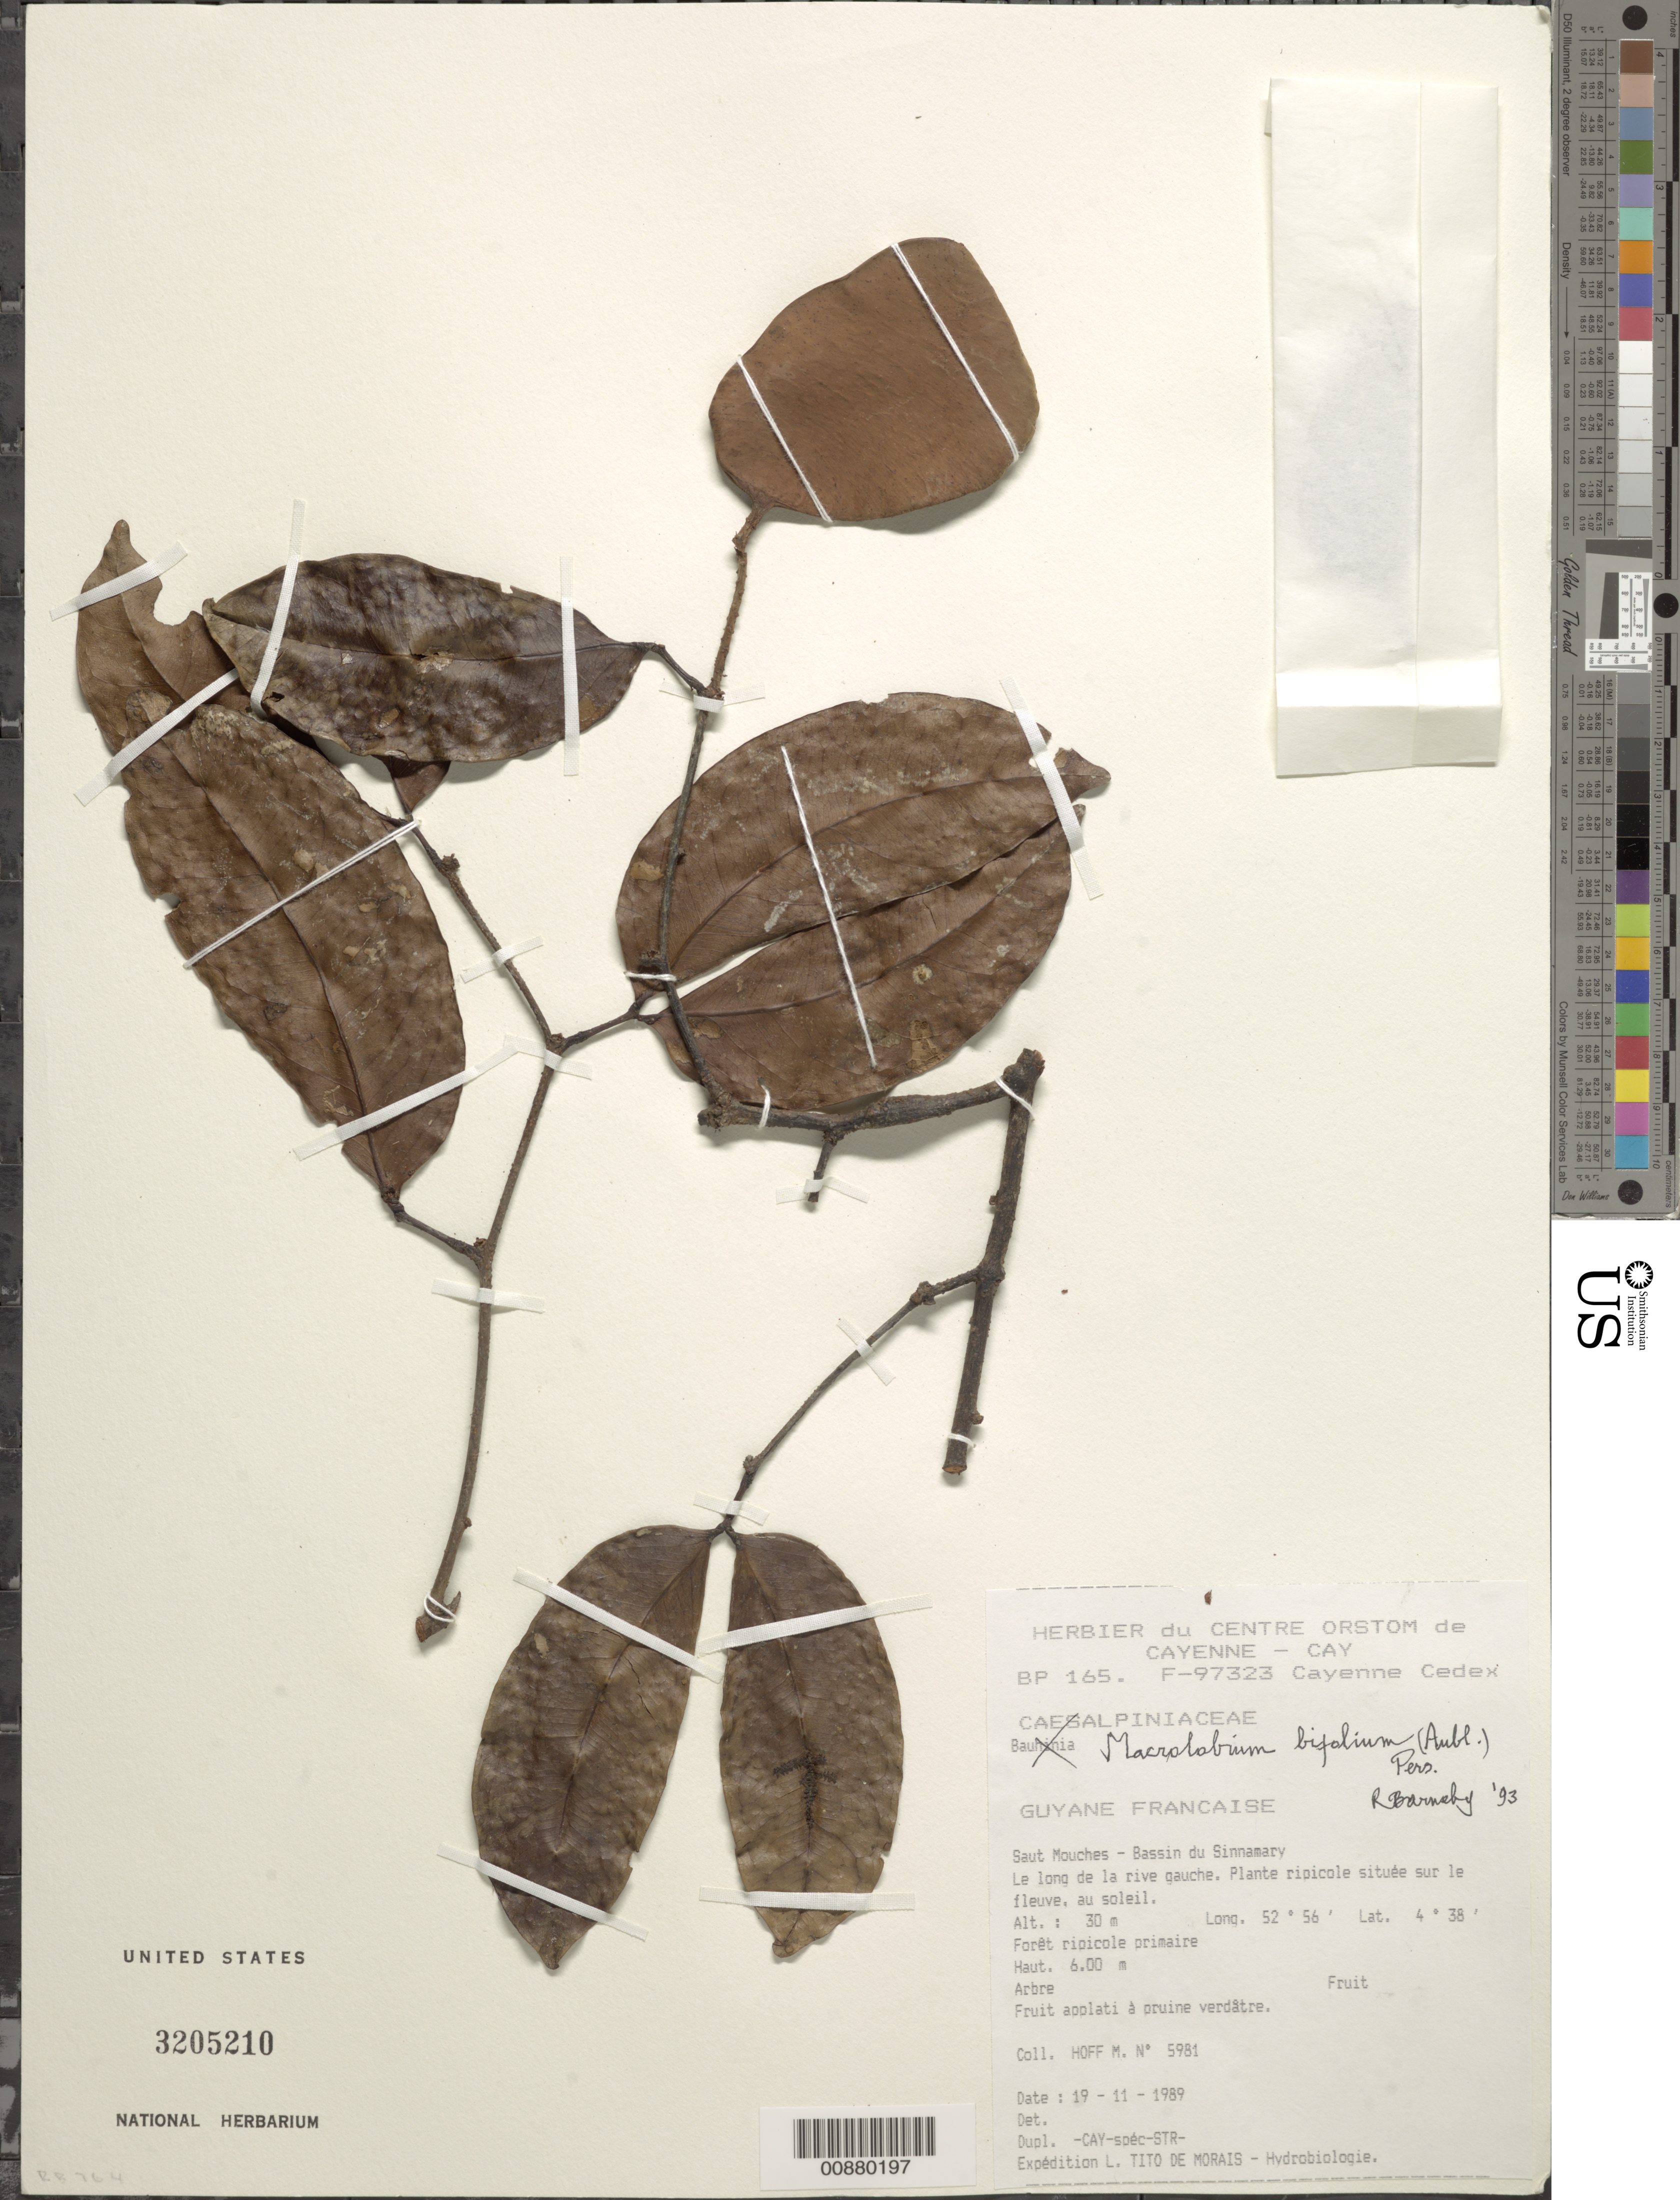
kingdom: Plantae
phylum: Tracheophyta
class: Magnoliopsida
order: Fabales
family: Fabaceae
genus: Macrolobium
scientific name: Macrolobium bifolium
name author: (Aubl.) Pers.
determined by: Barneby, Rupert C., (NY)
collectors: M. Hoff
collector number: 5981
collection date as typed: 19-Nov-89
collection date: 1989-11-19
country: French Guiana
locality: Saut Mouches, Bassin du Sinnamary; le long de la rive gauche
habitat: Primary riparian forest; plante ripicole situree sur le flueve, au soleil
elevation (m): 30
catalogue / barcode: US 3205210